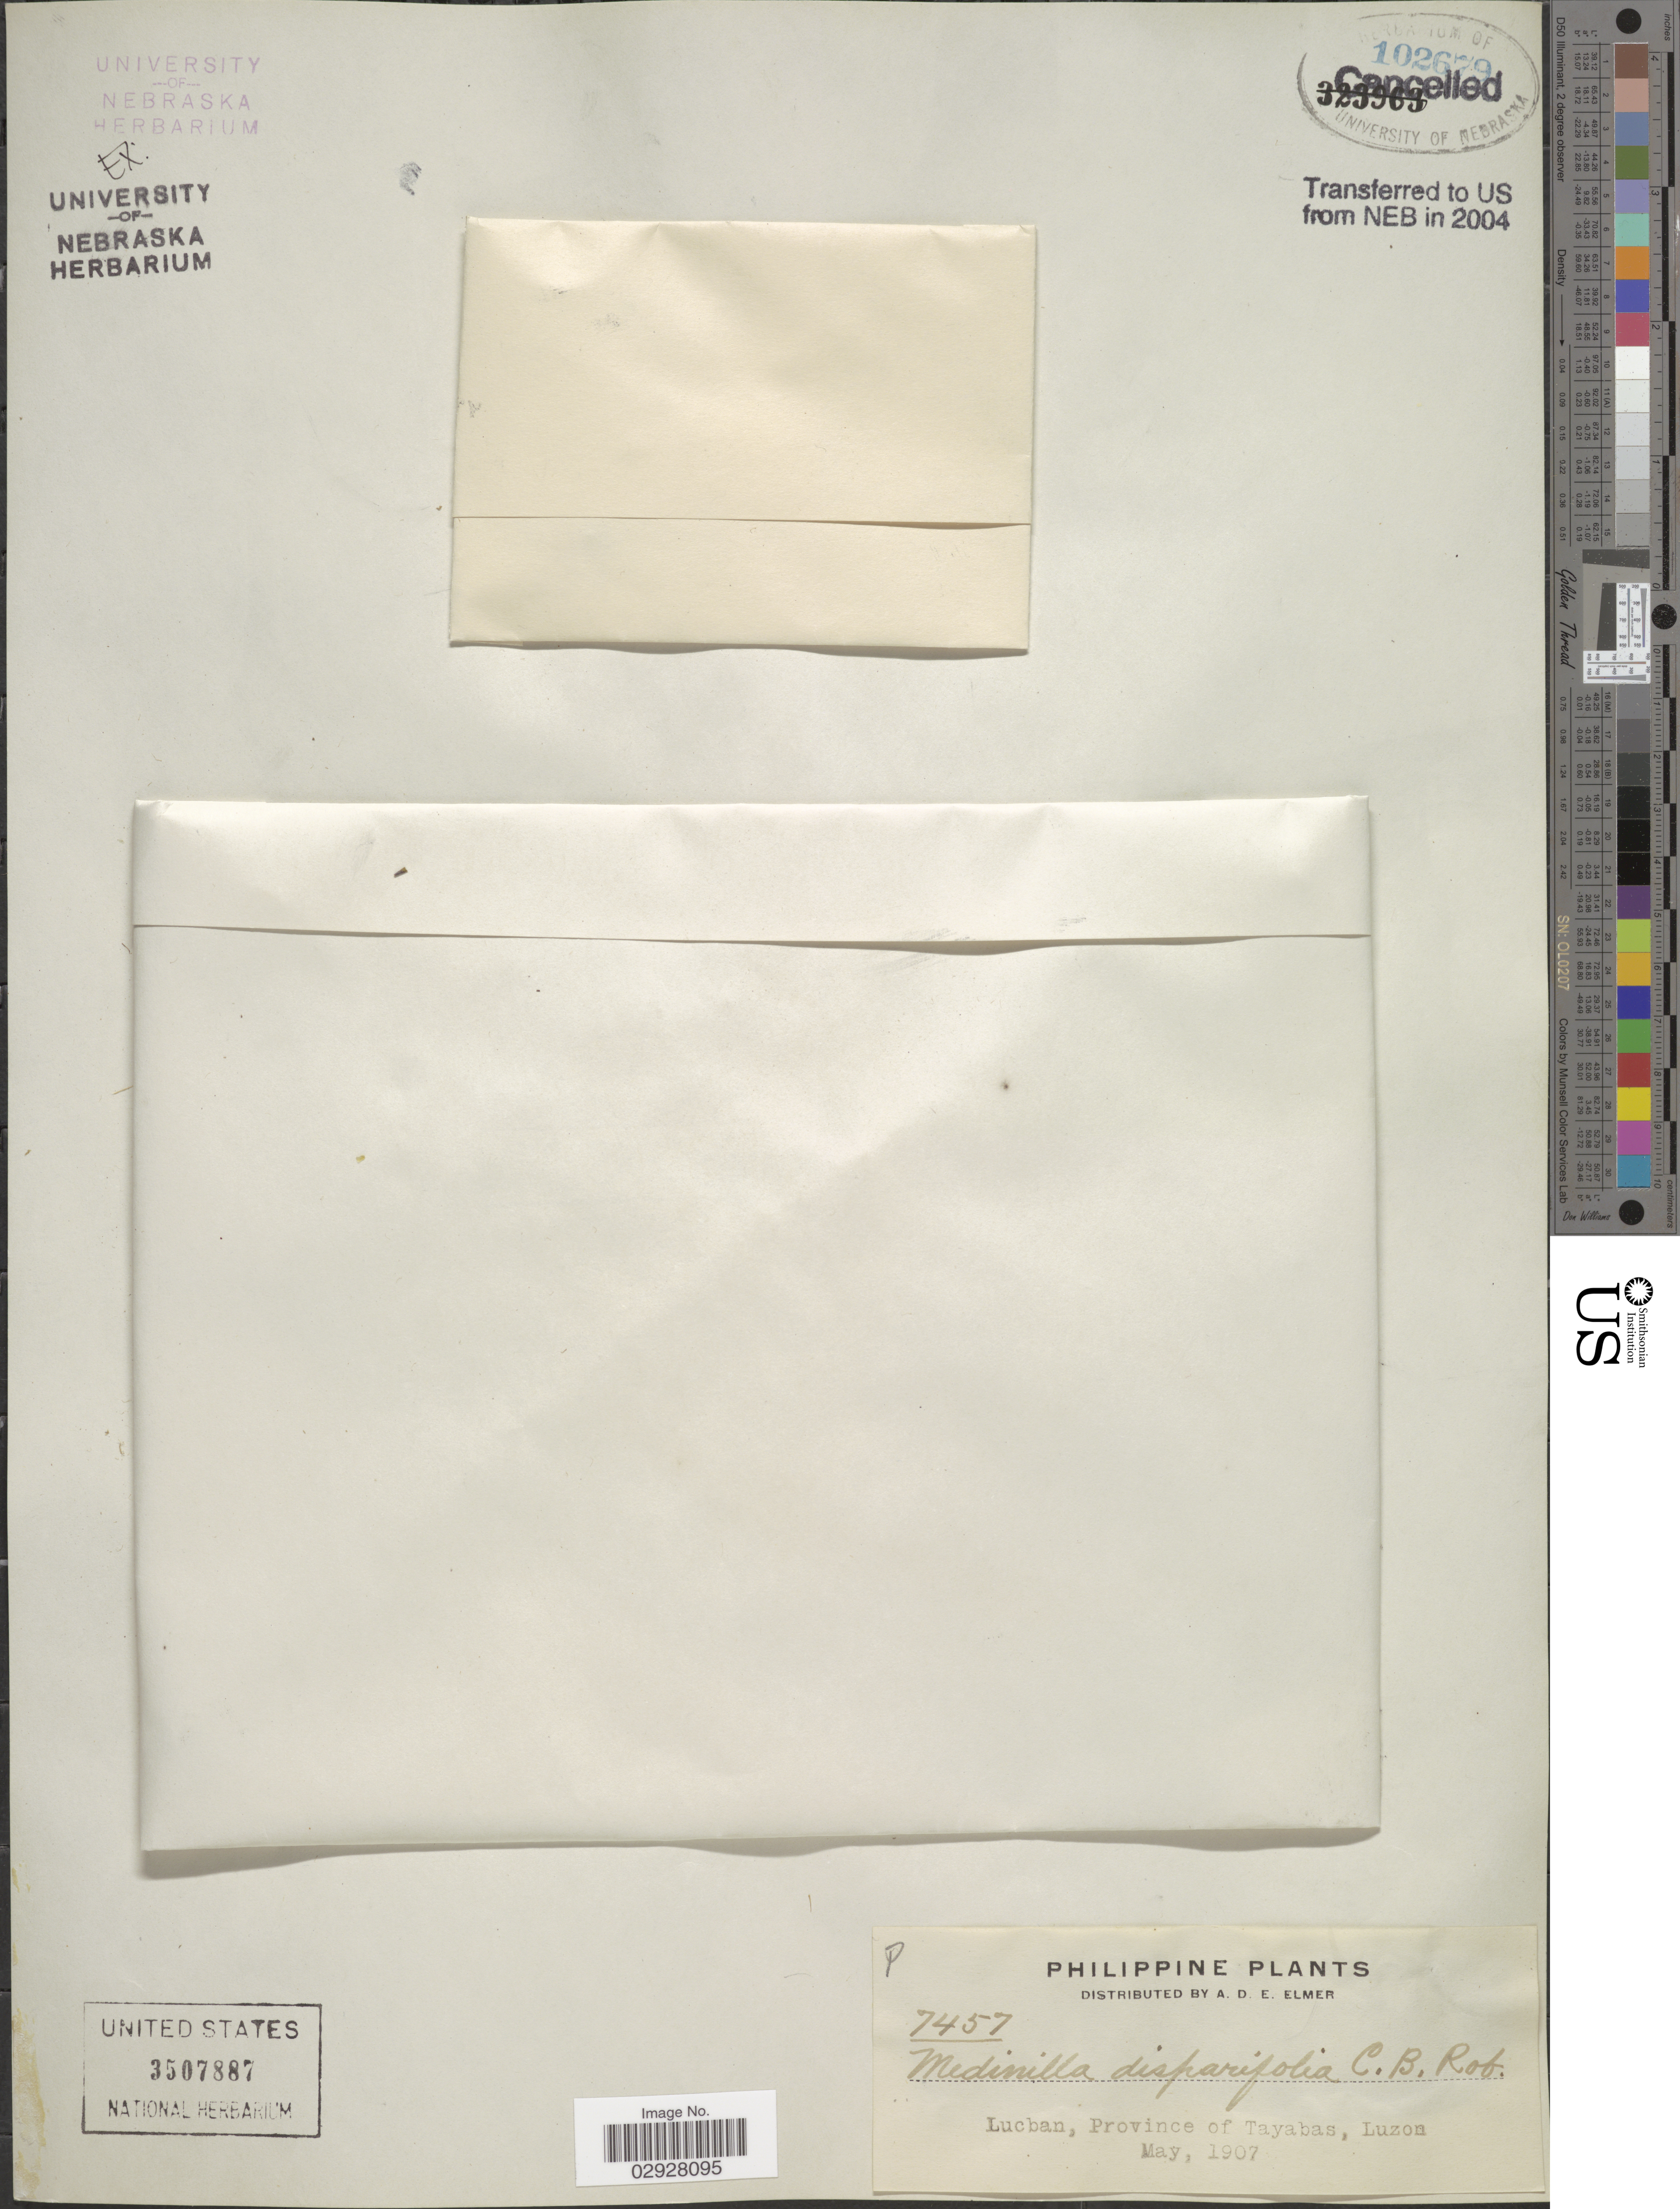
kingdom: Plantae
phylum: Tracheophyta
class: Magnoliopsida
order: Myrtales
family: Melastomataceae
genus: Medinilla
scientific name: Medinilla disparifolia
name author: C.B. Rob.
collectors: A. D. E. Elmer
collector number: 7457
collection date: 1907-05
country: Philippines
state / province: Calabarzon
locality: Lucban, Province of Tayabas, Luzon.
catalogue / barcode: US 3507887